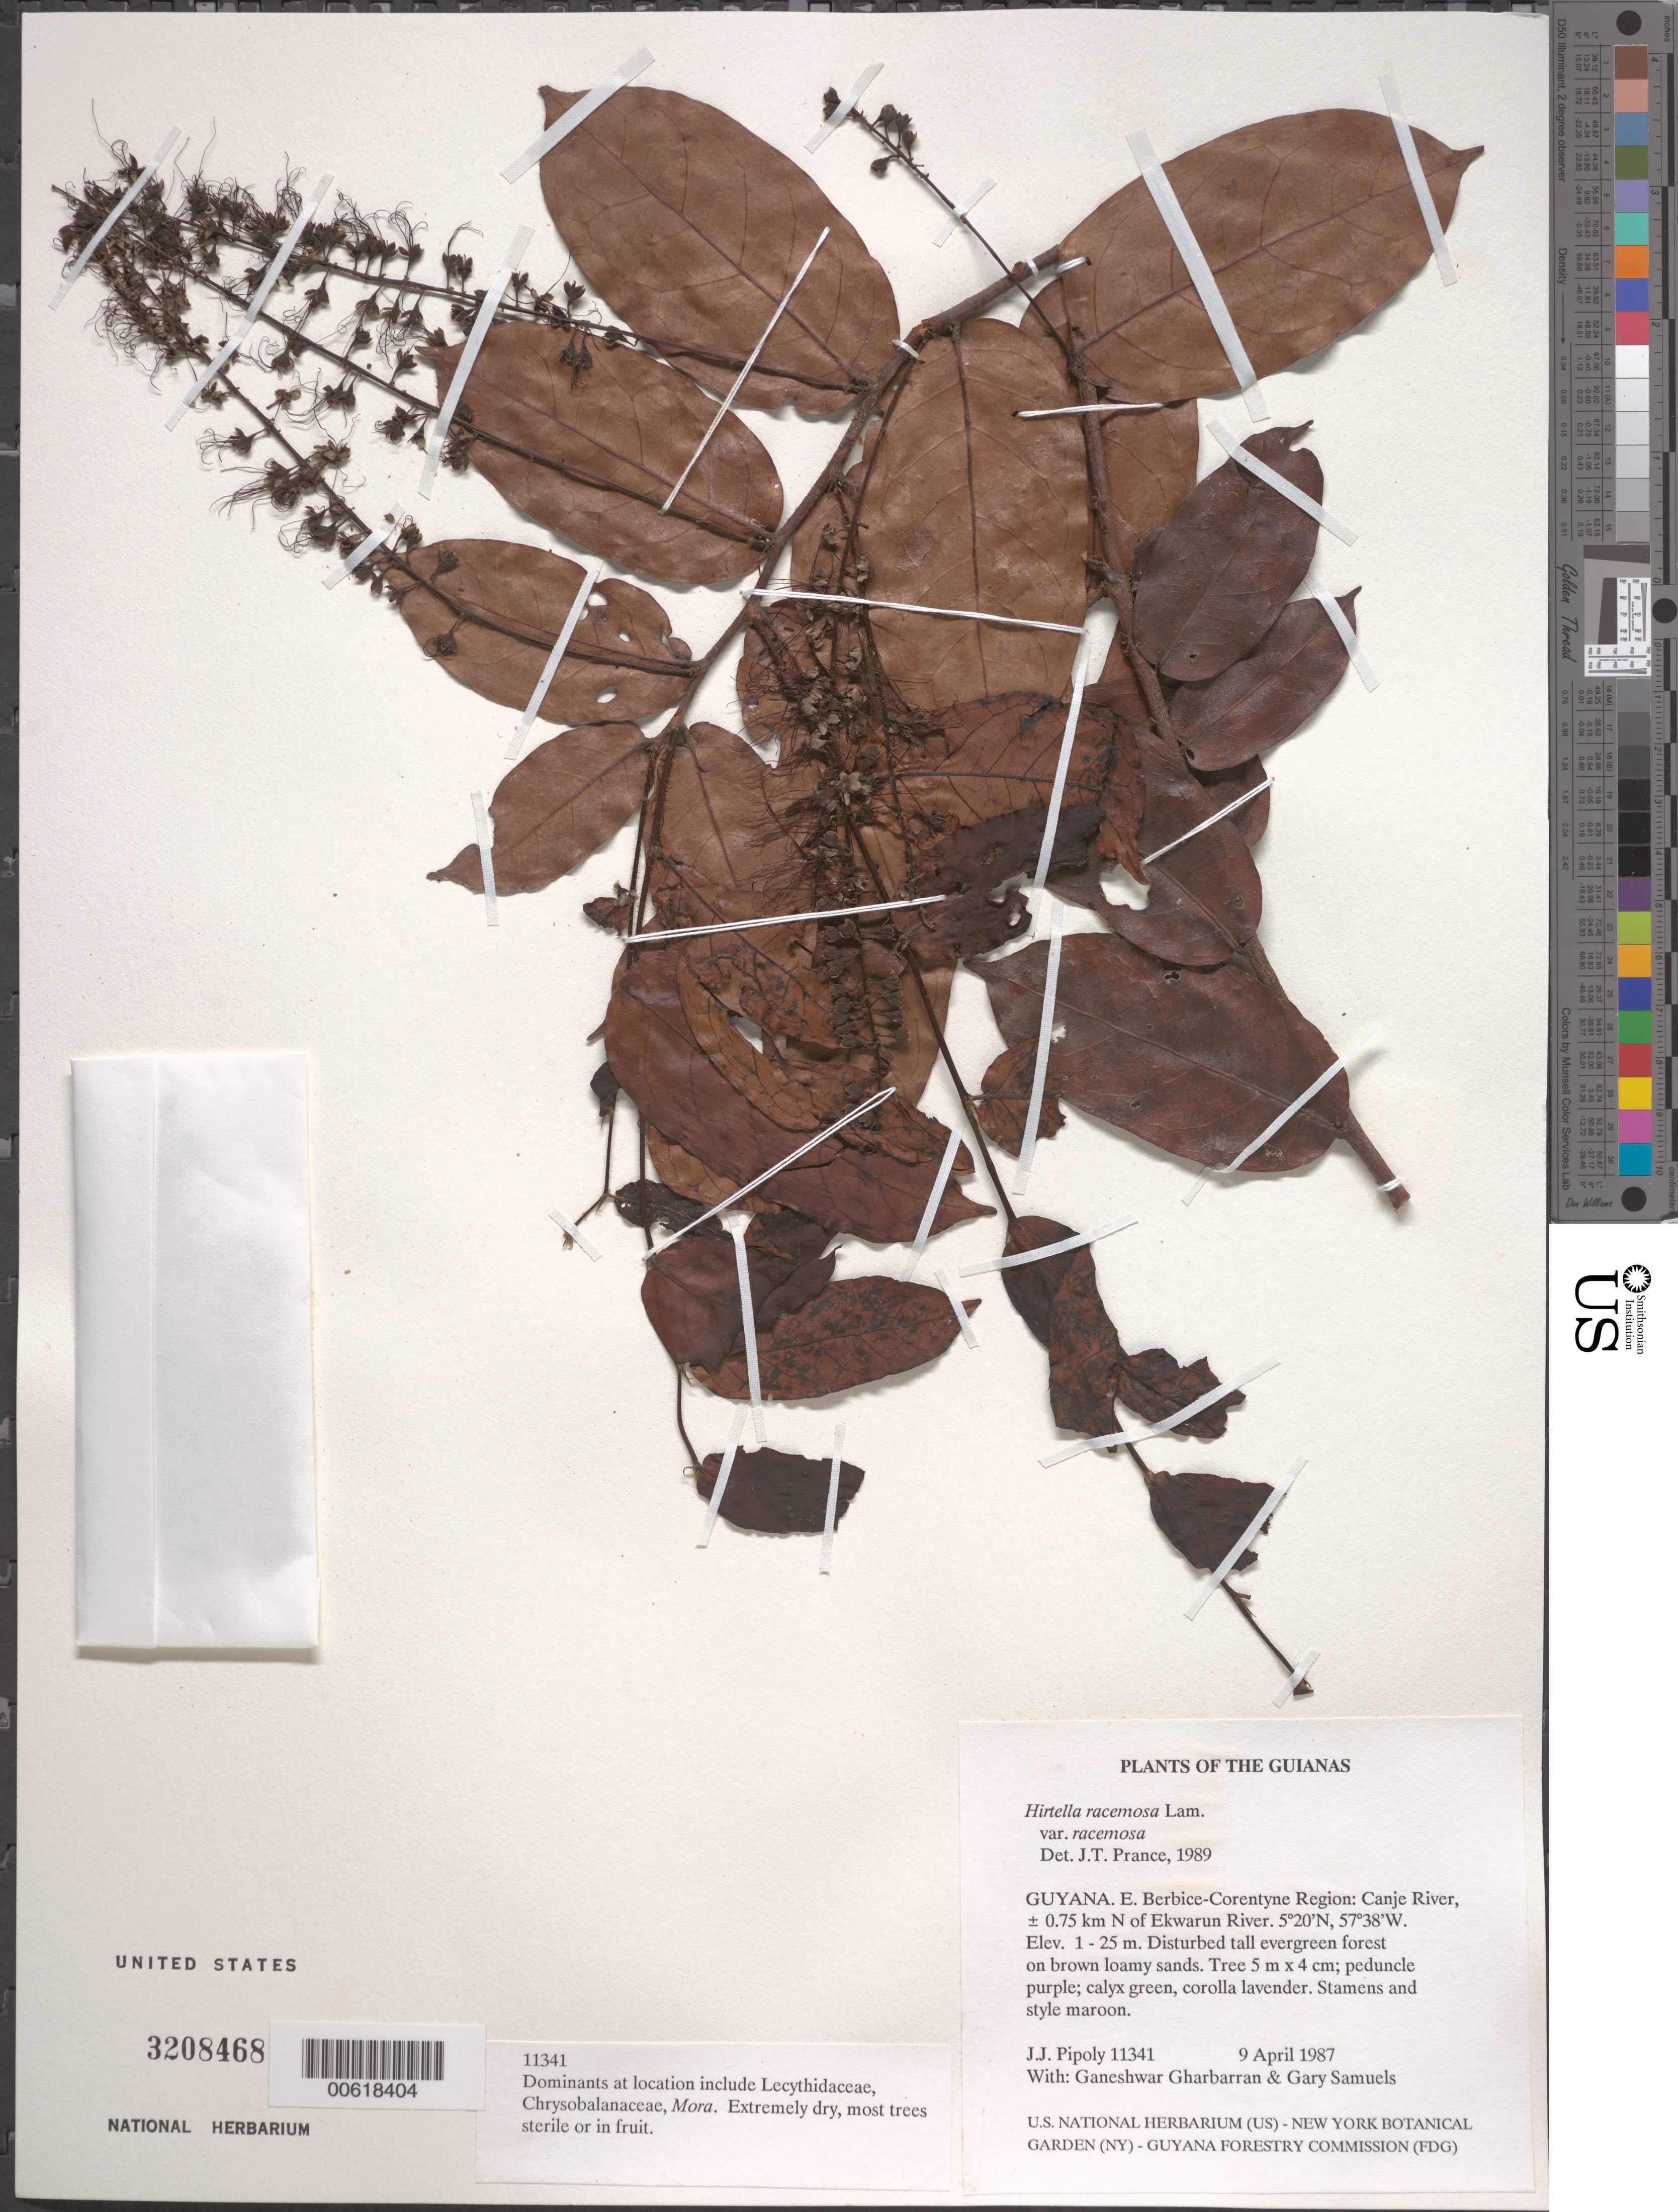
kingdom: Plantae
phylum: Tracheophyta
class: Magnoliopsida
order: Malpighiales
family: Chrysobalanaceae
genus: Hirtella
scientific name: Hirtella racemosa var. racemosa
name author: Lam.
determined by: Prance, G. T.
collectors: J. J. Pipoly, G. Gharbarran & G. Samuels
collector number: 11341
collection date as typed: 9 April 1987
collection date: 1987-04-09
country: Guyana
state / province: E. Berbice-Corentyne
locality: Canje River, ± 0.75 km N of Ekwarun River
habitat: Disturbed tall evergreen forest on brown loamy sands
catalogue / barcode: US 3208468